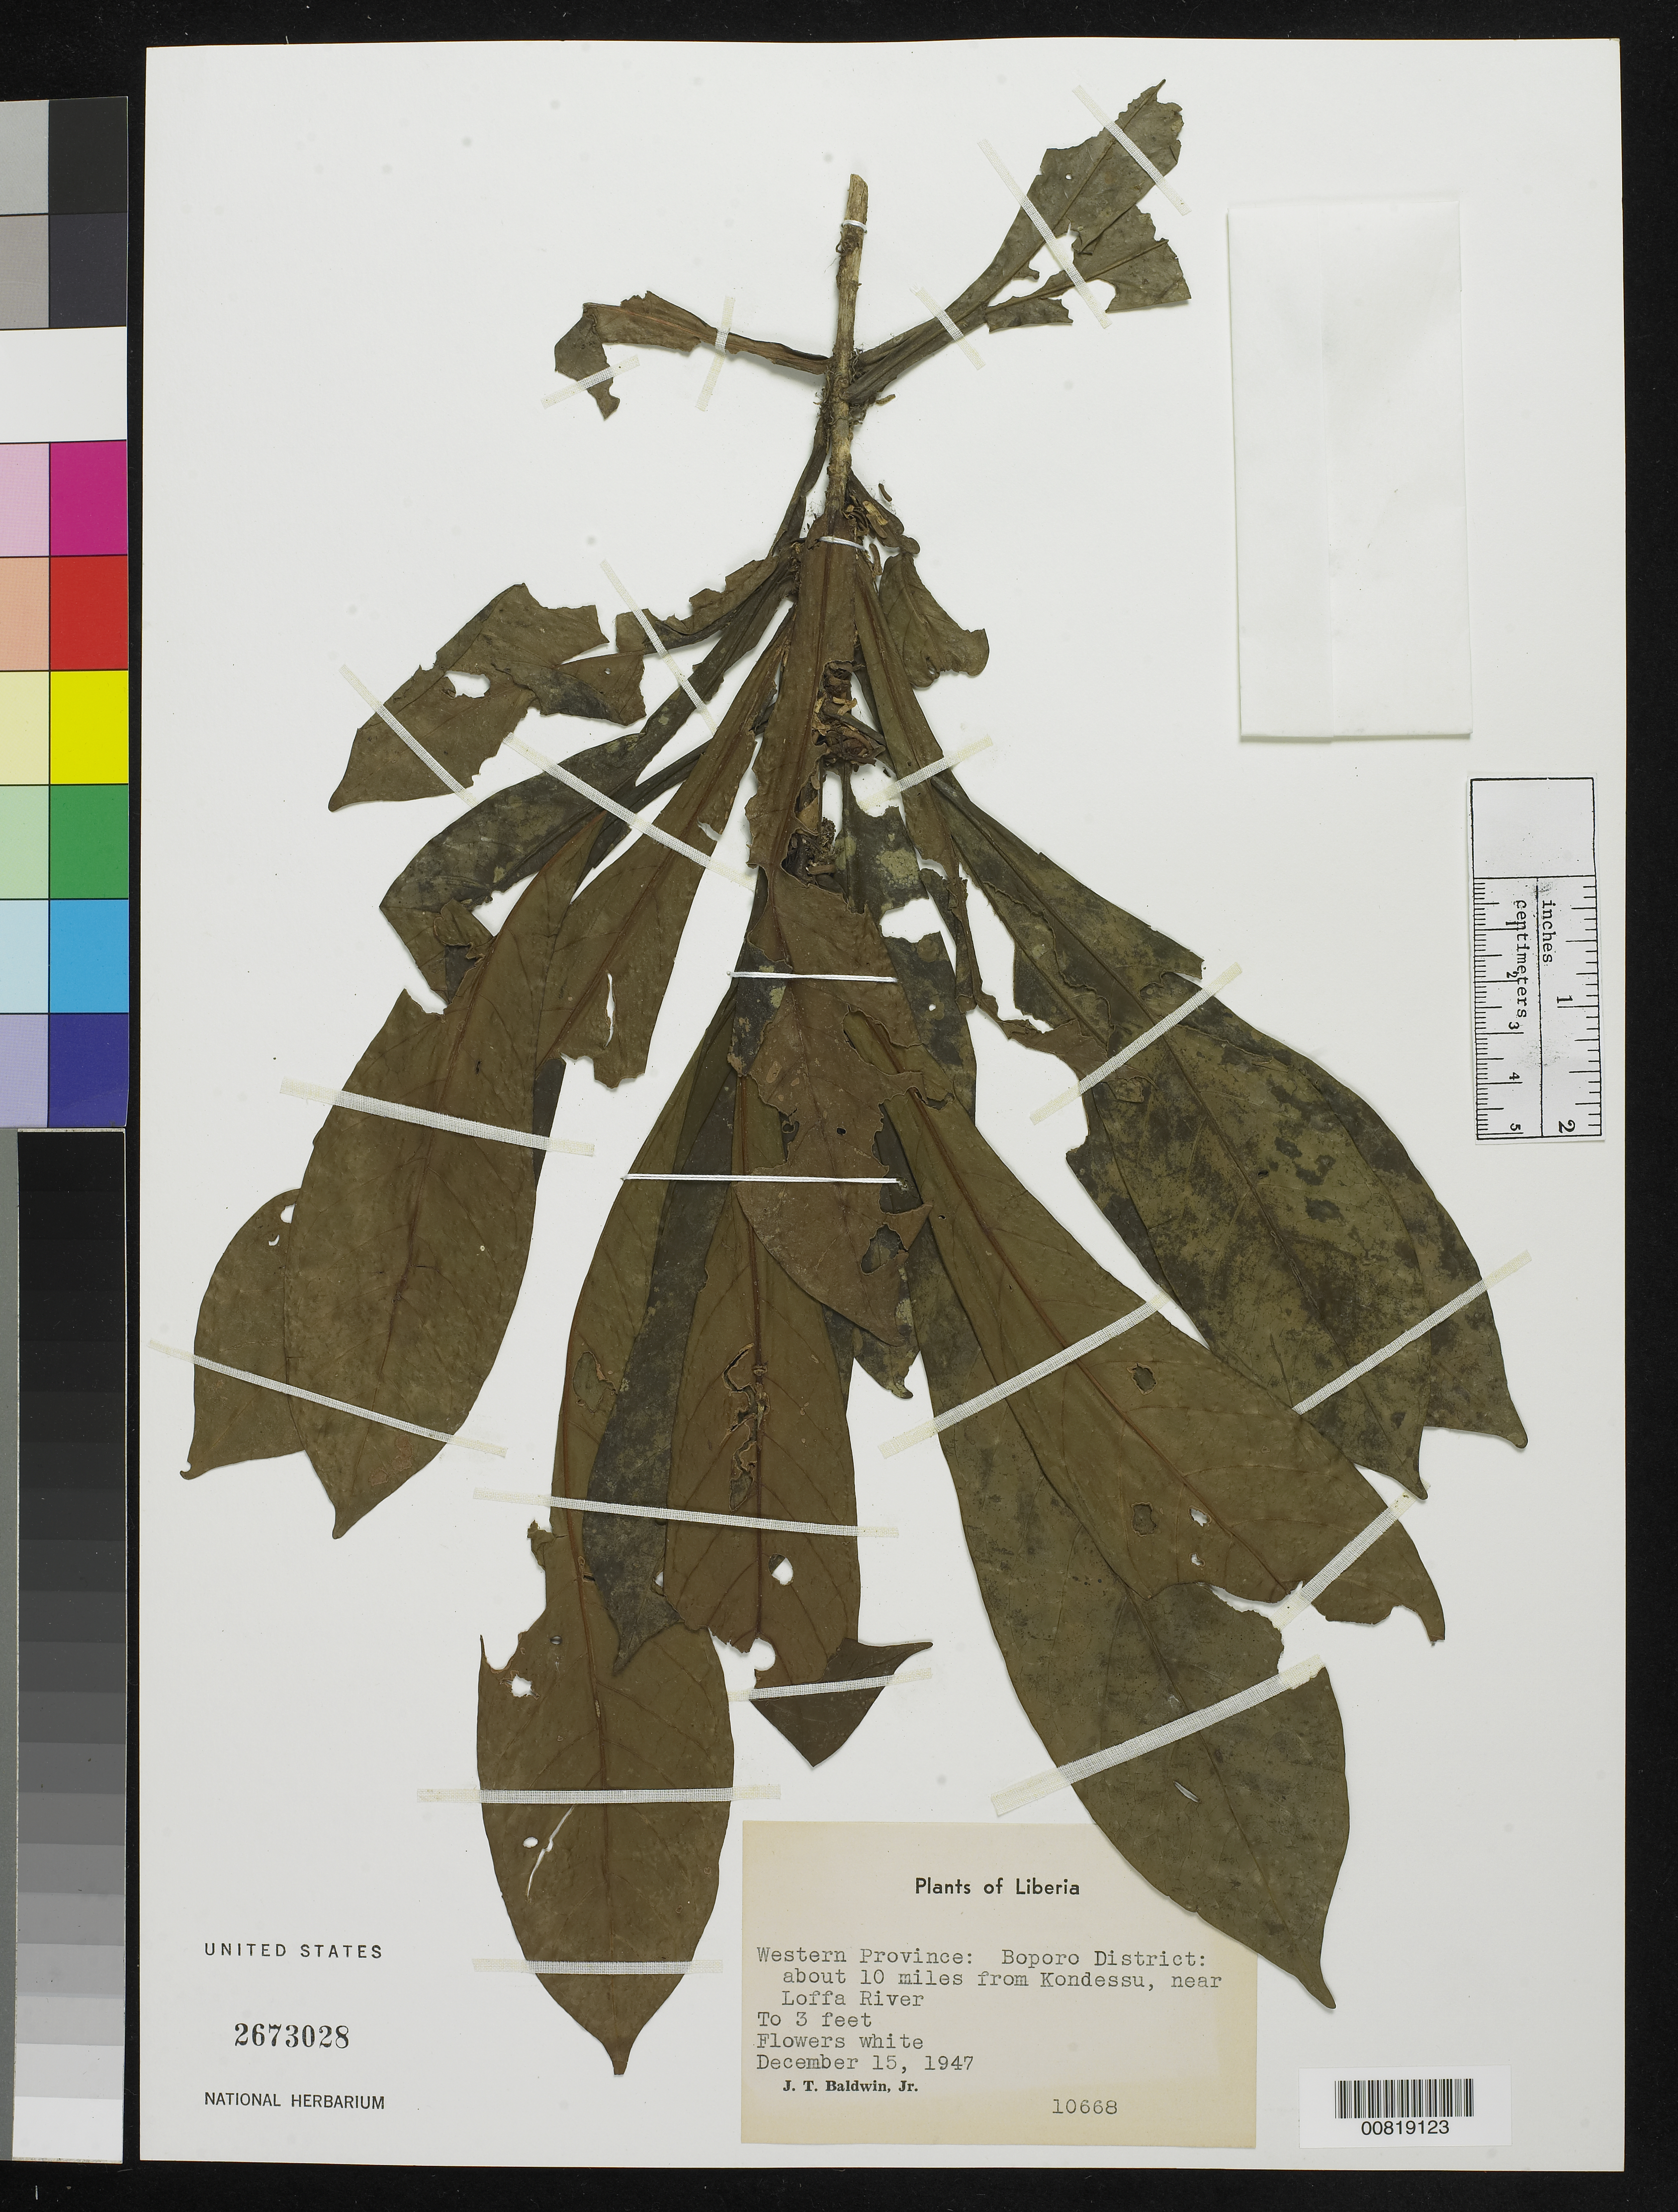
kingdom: Plantae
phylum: Tracheophyta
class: Magnoliopsida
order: Lamiales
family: Acanthaceae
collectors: J. T. Baldwin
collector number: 10668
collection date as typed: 15 Dec 1947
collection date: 1947-12-15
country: Liberia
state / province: Gbarpolu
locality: Western Province: Boporo District, about 10 miles from Kondessu, near Loffa River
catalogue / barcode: US 2673028